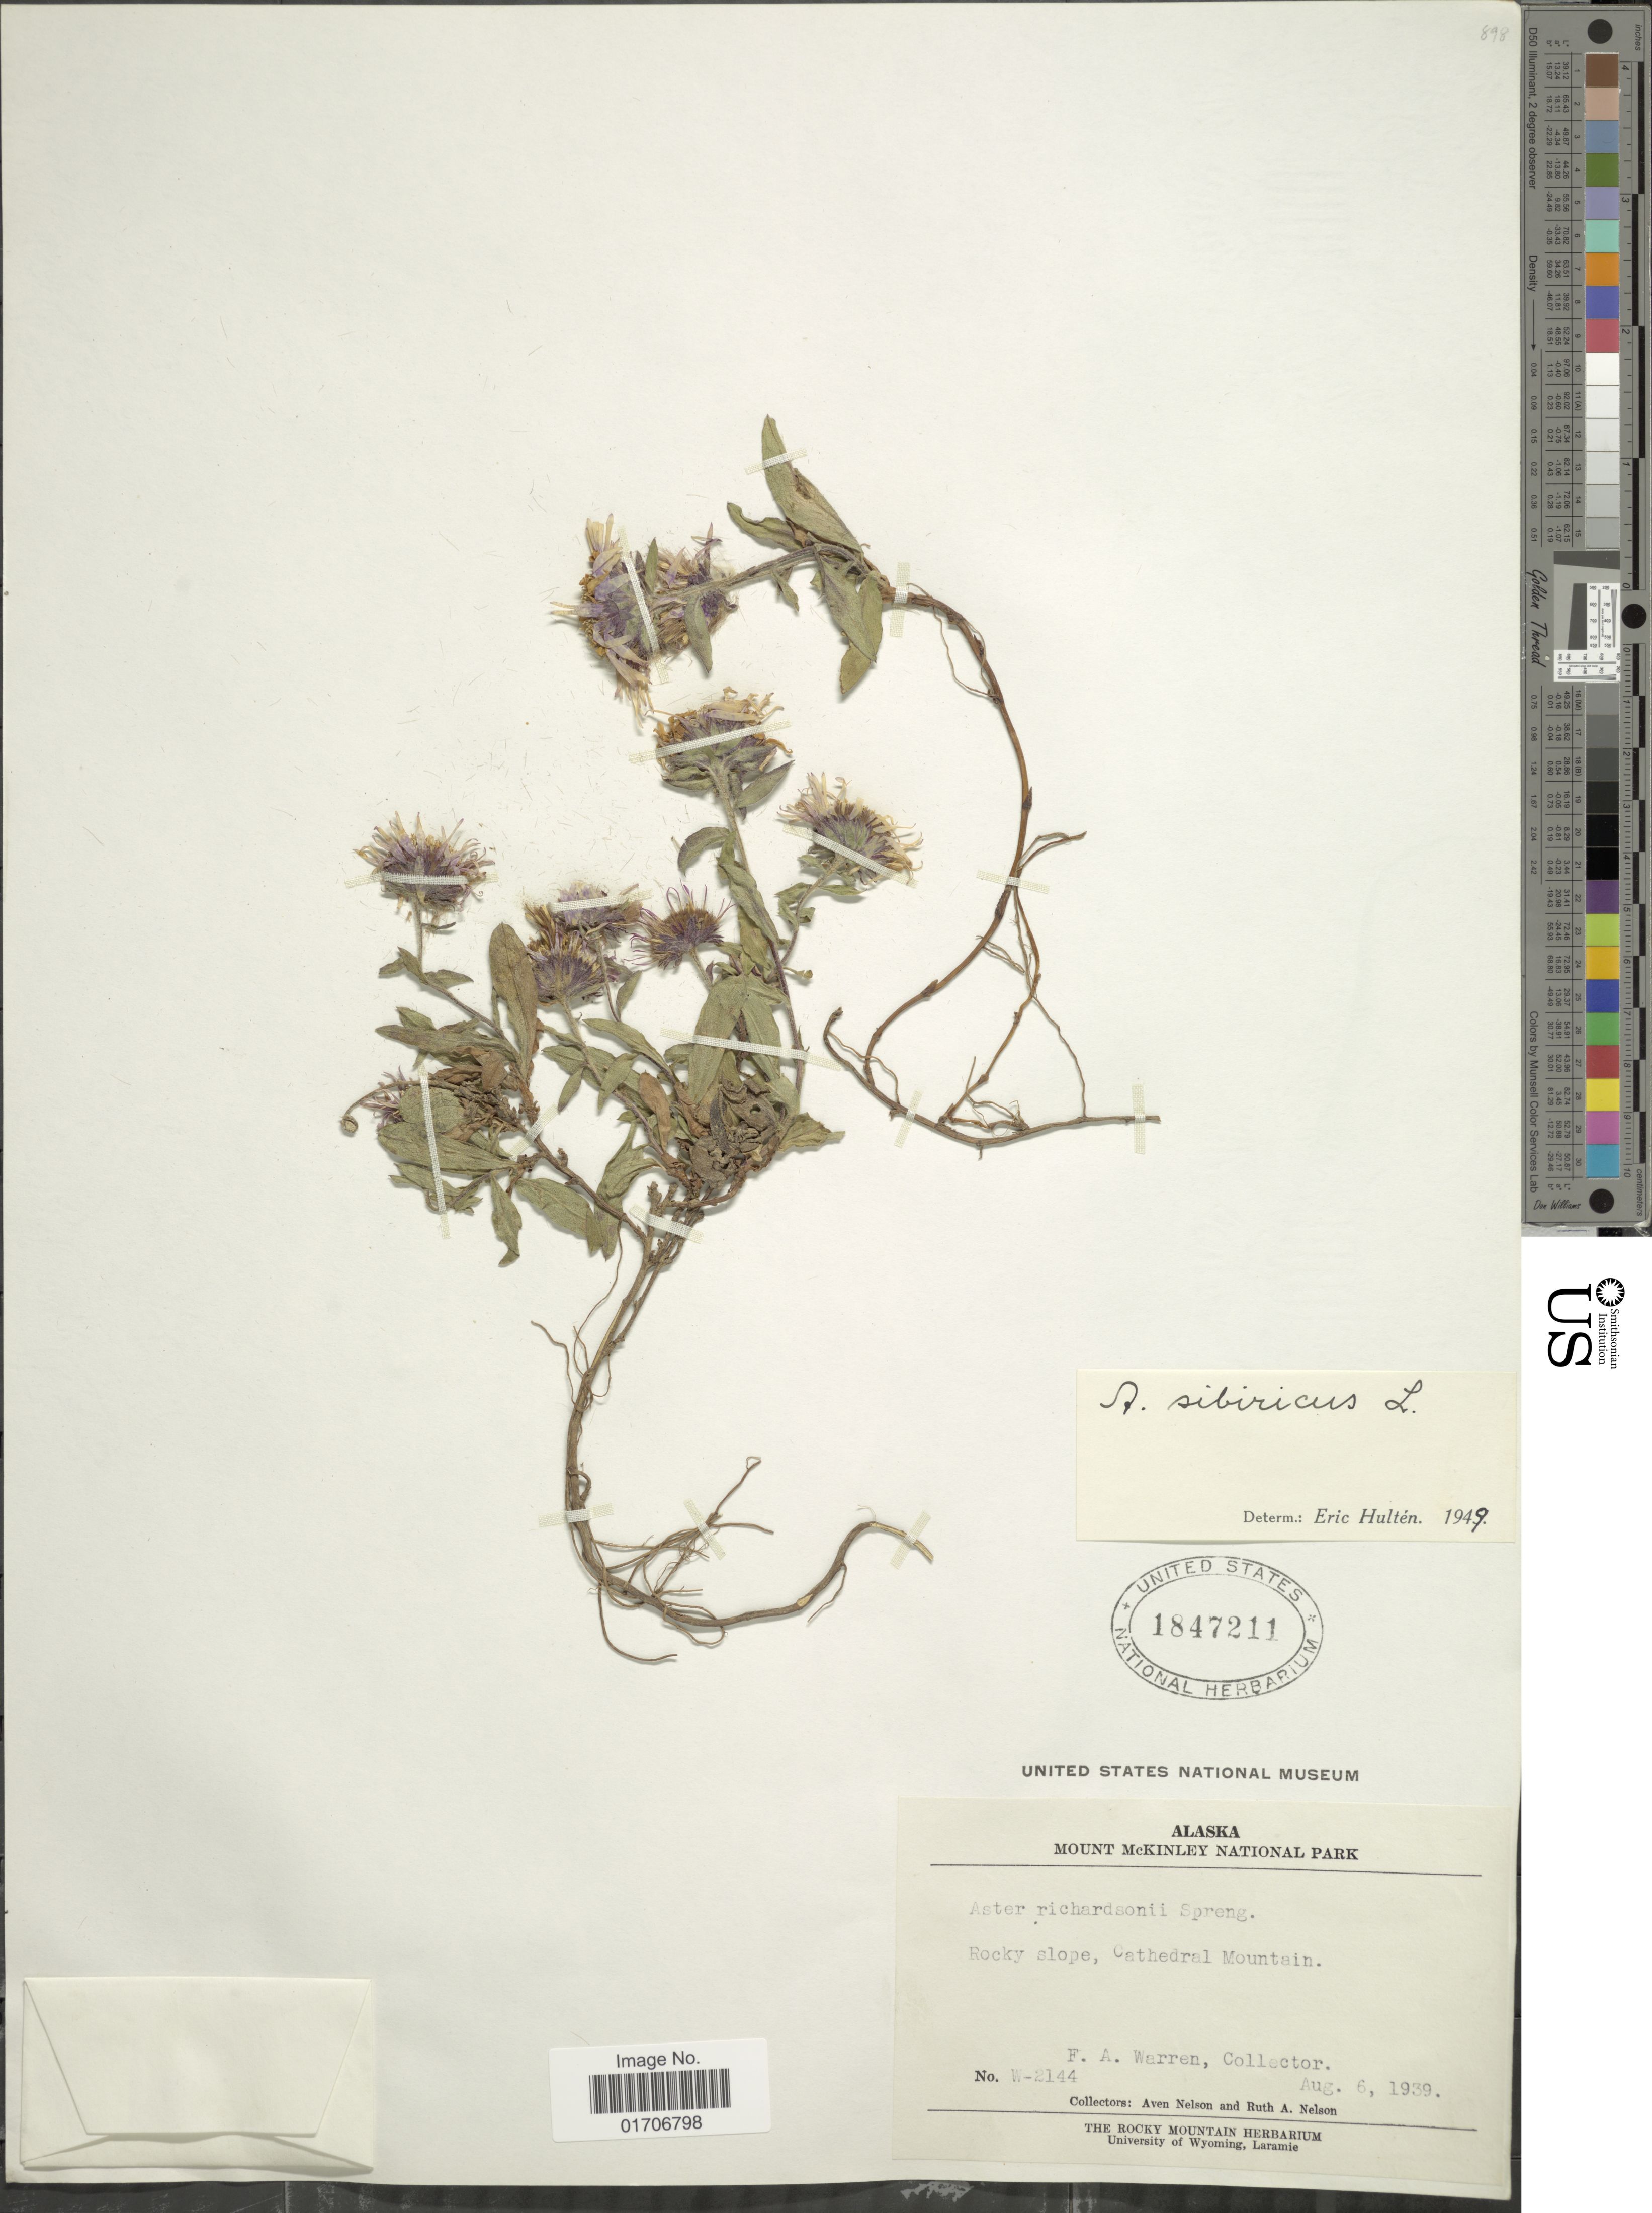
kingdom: Plantae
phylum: Tracheophyta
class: Magnoliopsida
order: Asterales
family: Asteraceae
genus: Eurybia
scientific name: Eurybia sibirica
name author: (L.) G.L. Nesom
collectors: F. Warren, A. Nelson & R. A. Nelson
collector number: W-2144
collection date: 1939-08-06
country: United States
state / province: Alaska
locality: Mount McKinley National Park. Rocky slope, Cathedral Mountain.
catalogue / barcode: US 1847211